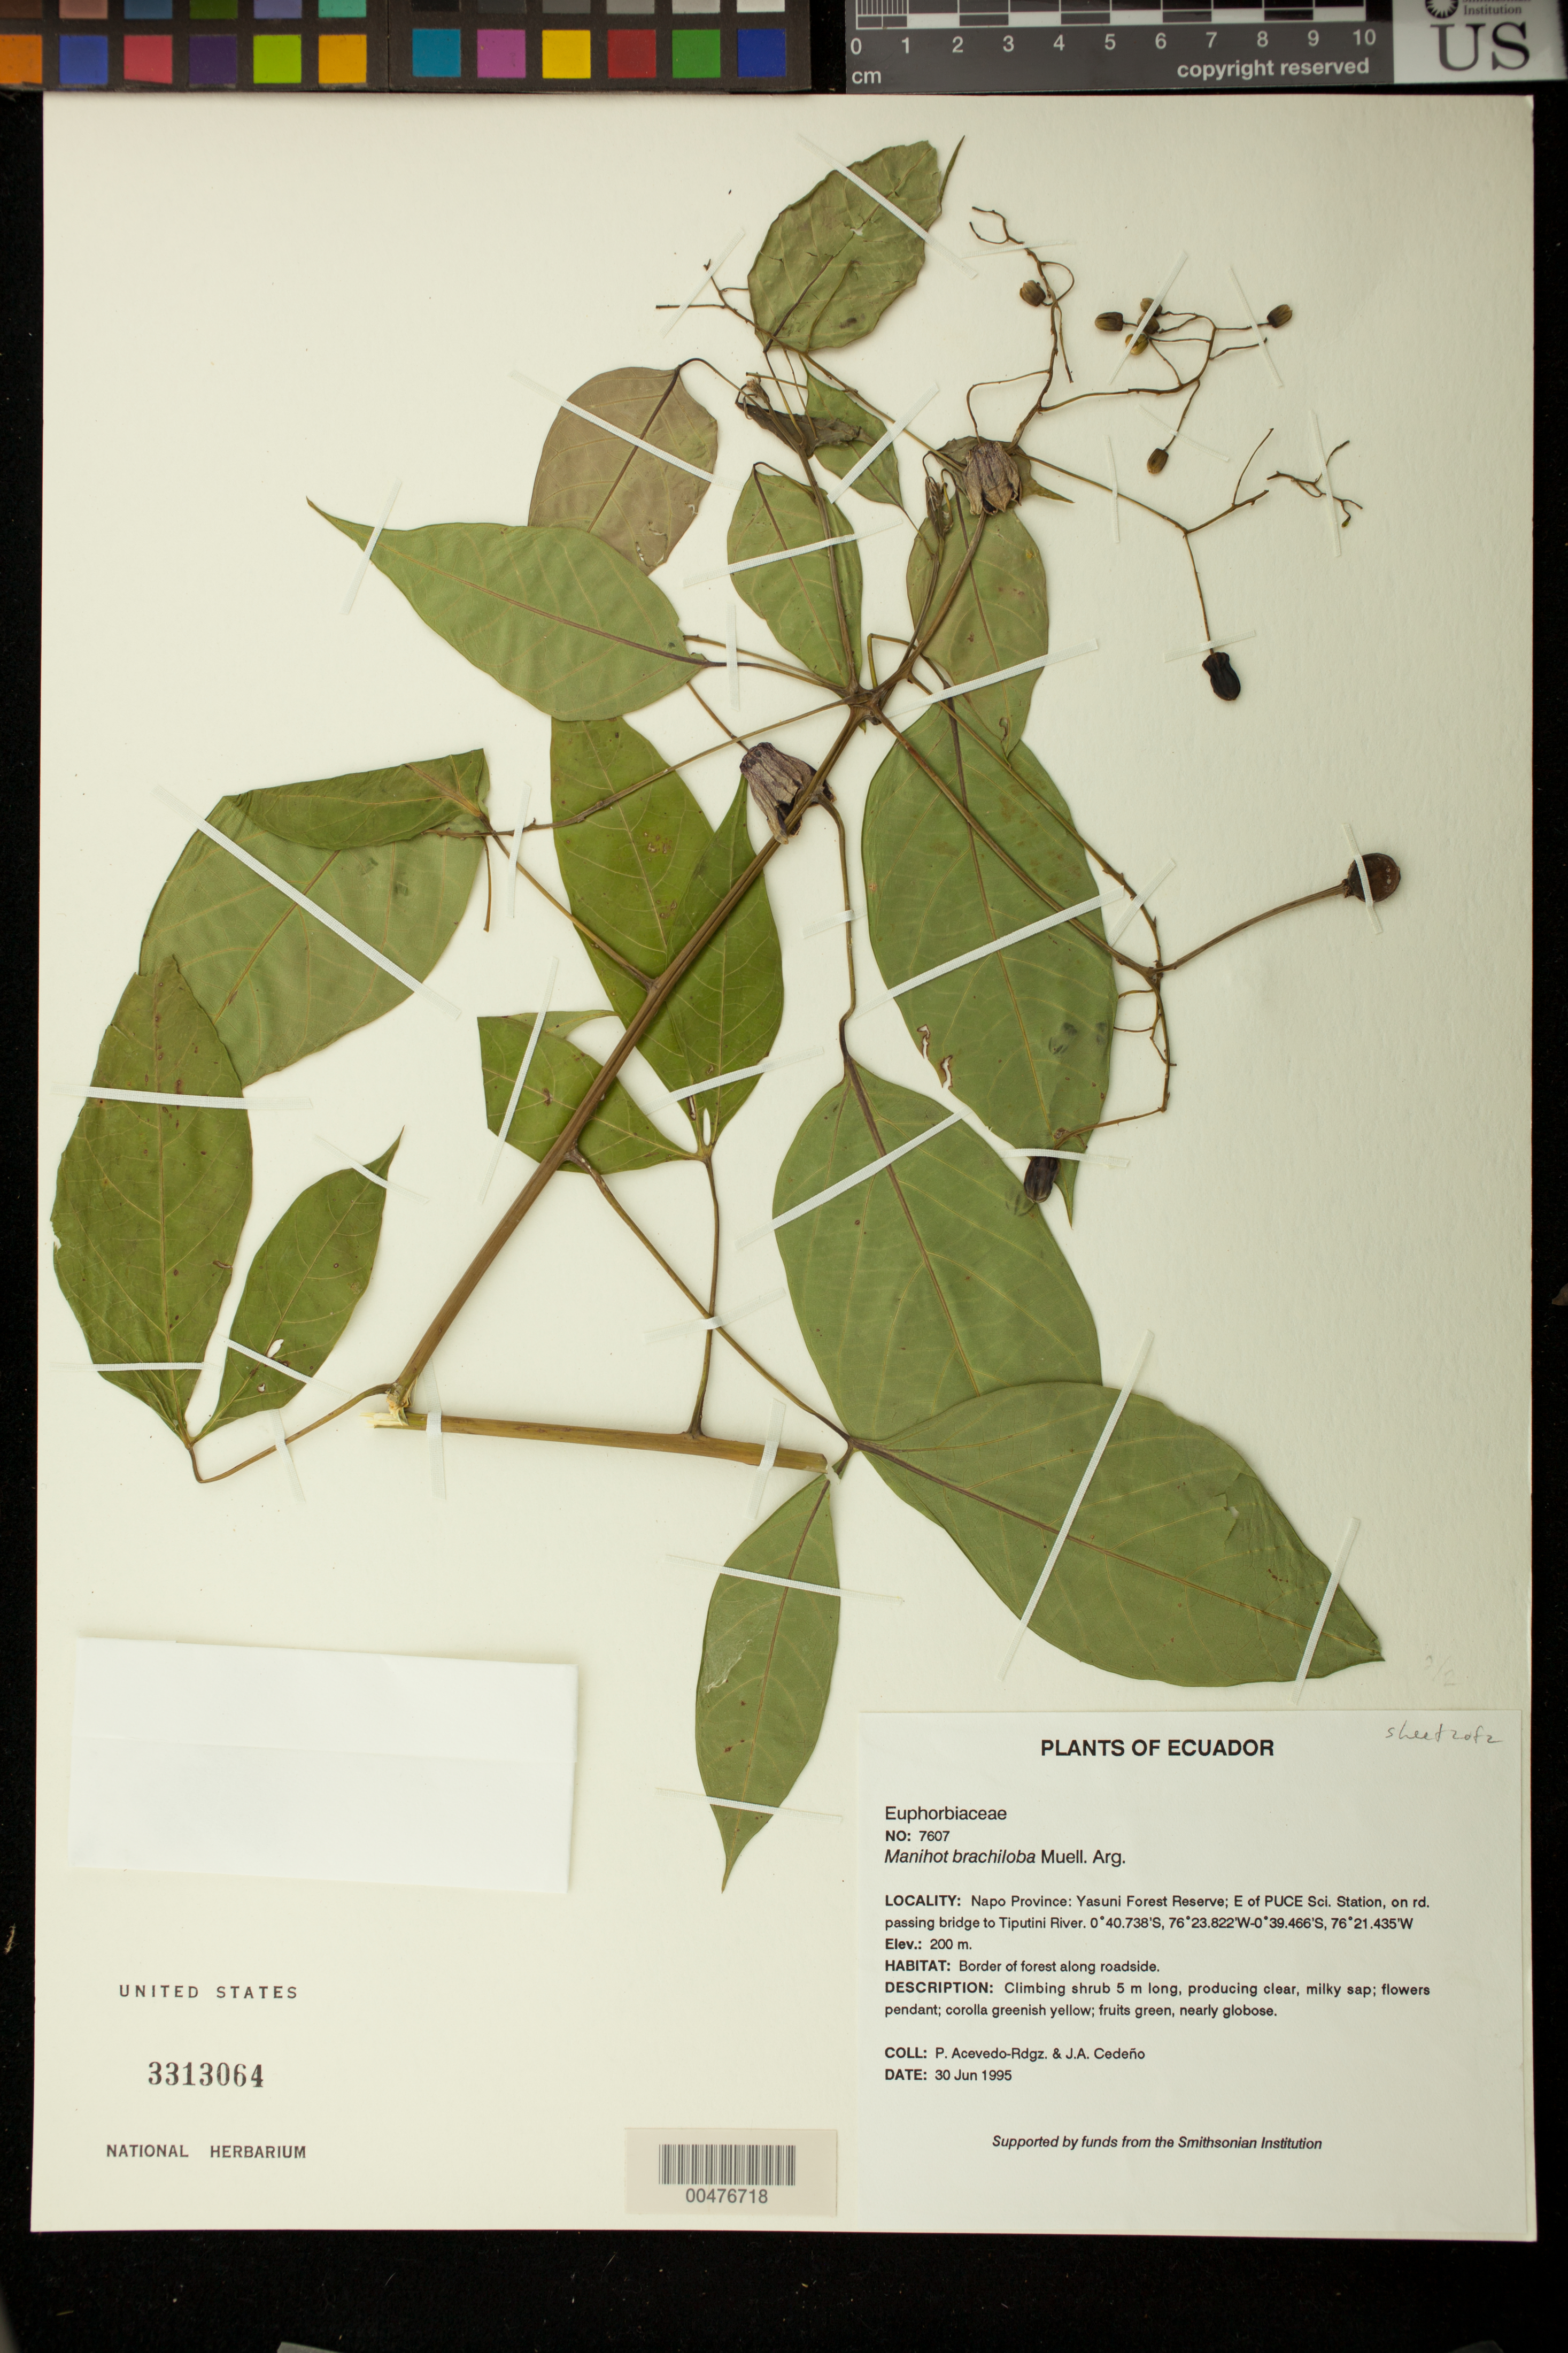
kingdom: Plantae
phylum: Tracheophyta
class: Magnoliopsida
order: Malpighiales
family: Euphorbiaceae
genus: Manihot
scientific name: Manihot brachyloba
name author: Müll. Arg.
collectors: P. Acevedo-Rodr. & J. A. Cedeño M.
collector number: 7607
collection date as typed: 30 Jun 1995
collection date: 1995-06-30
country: Ecuador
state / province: Napo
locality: Napo Province: Yasuni Forest Reserve; E of PUCE Sci. Station on rd. passing bridge to Tiputini River.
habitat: Border of forest along roadside.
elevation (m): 200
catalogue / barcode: US 3313064